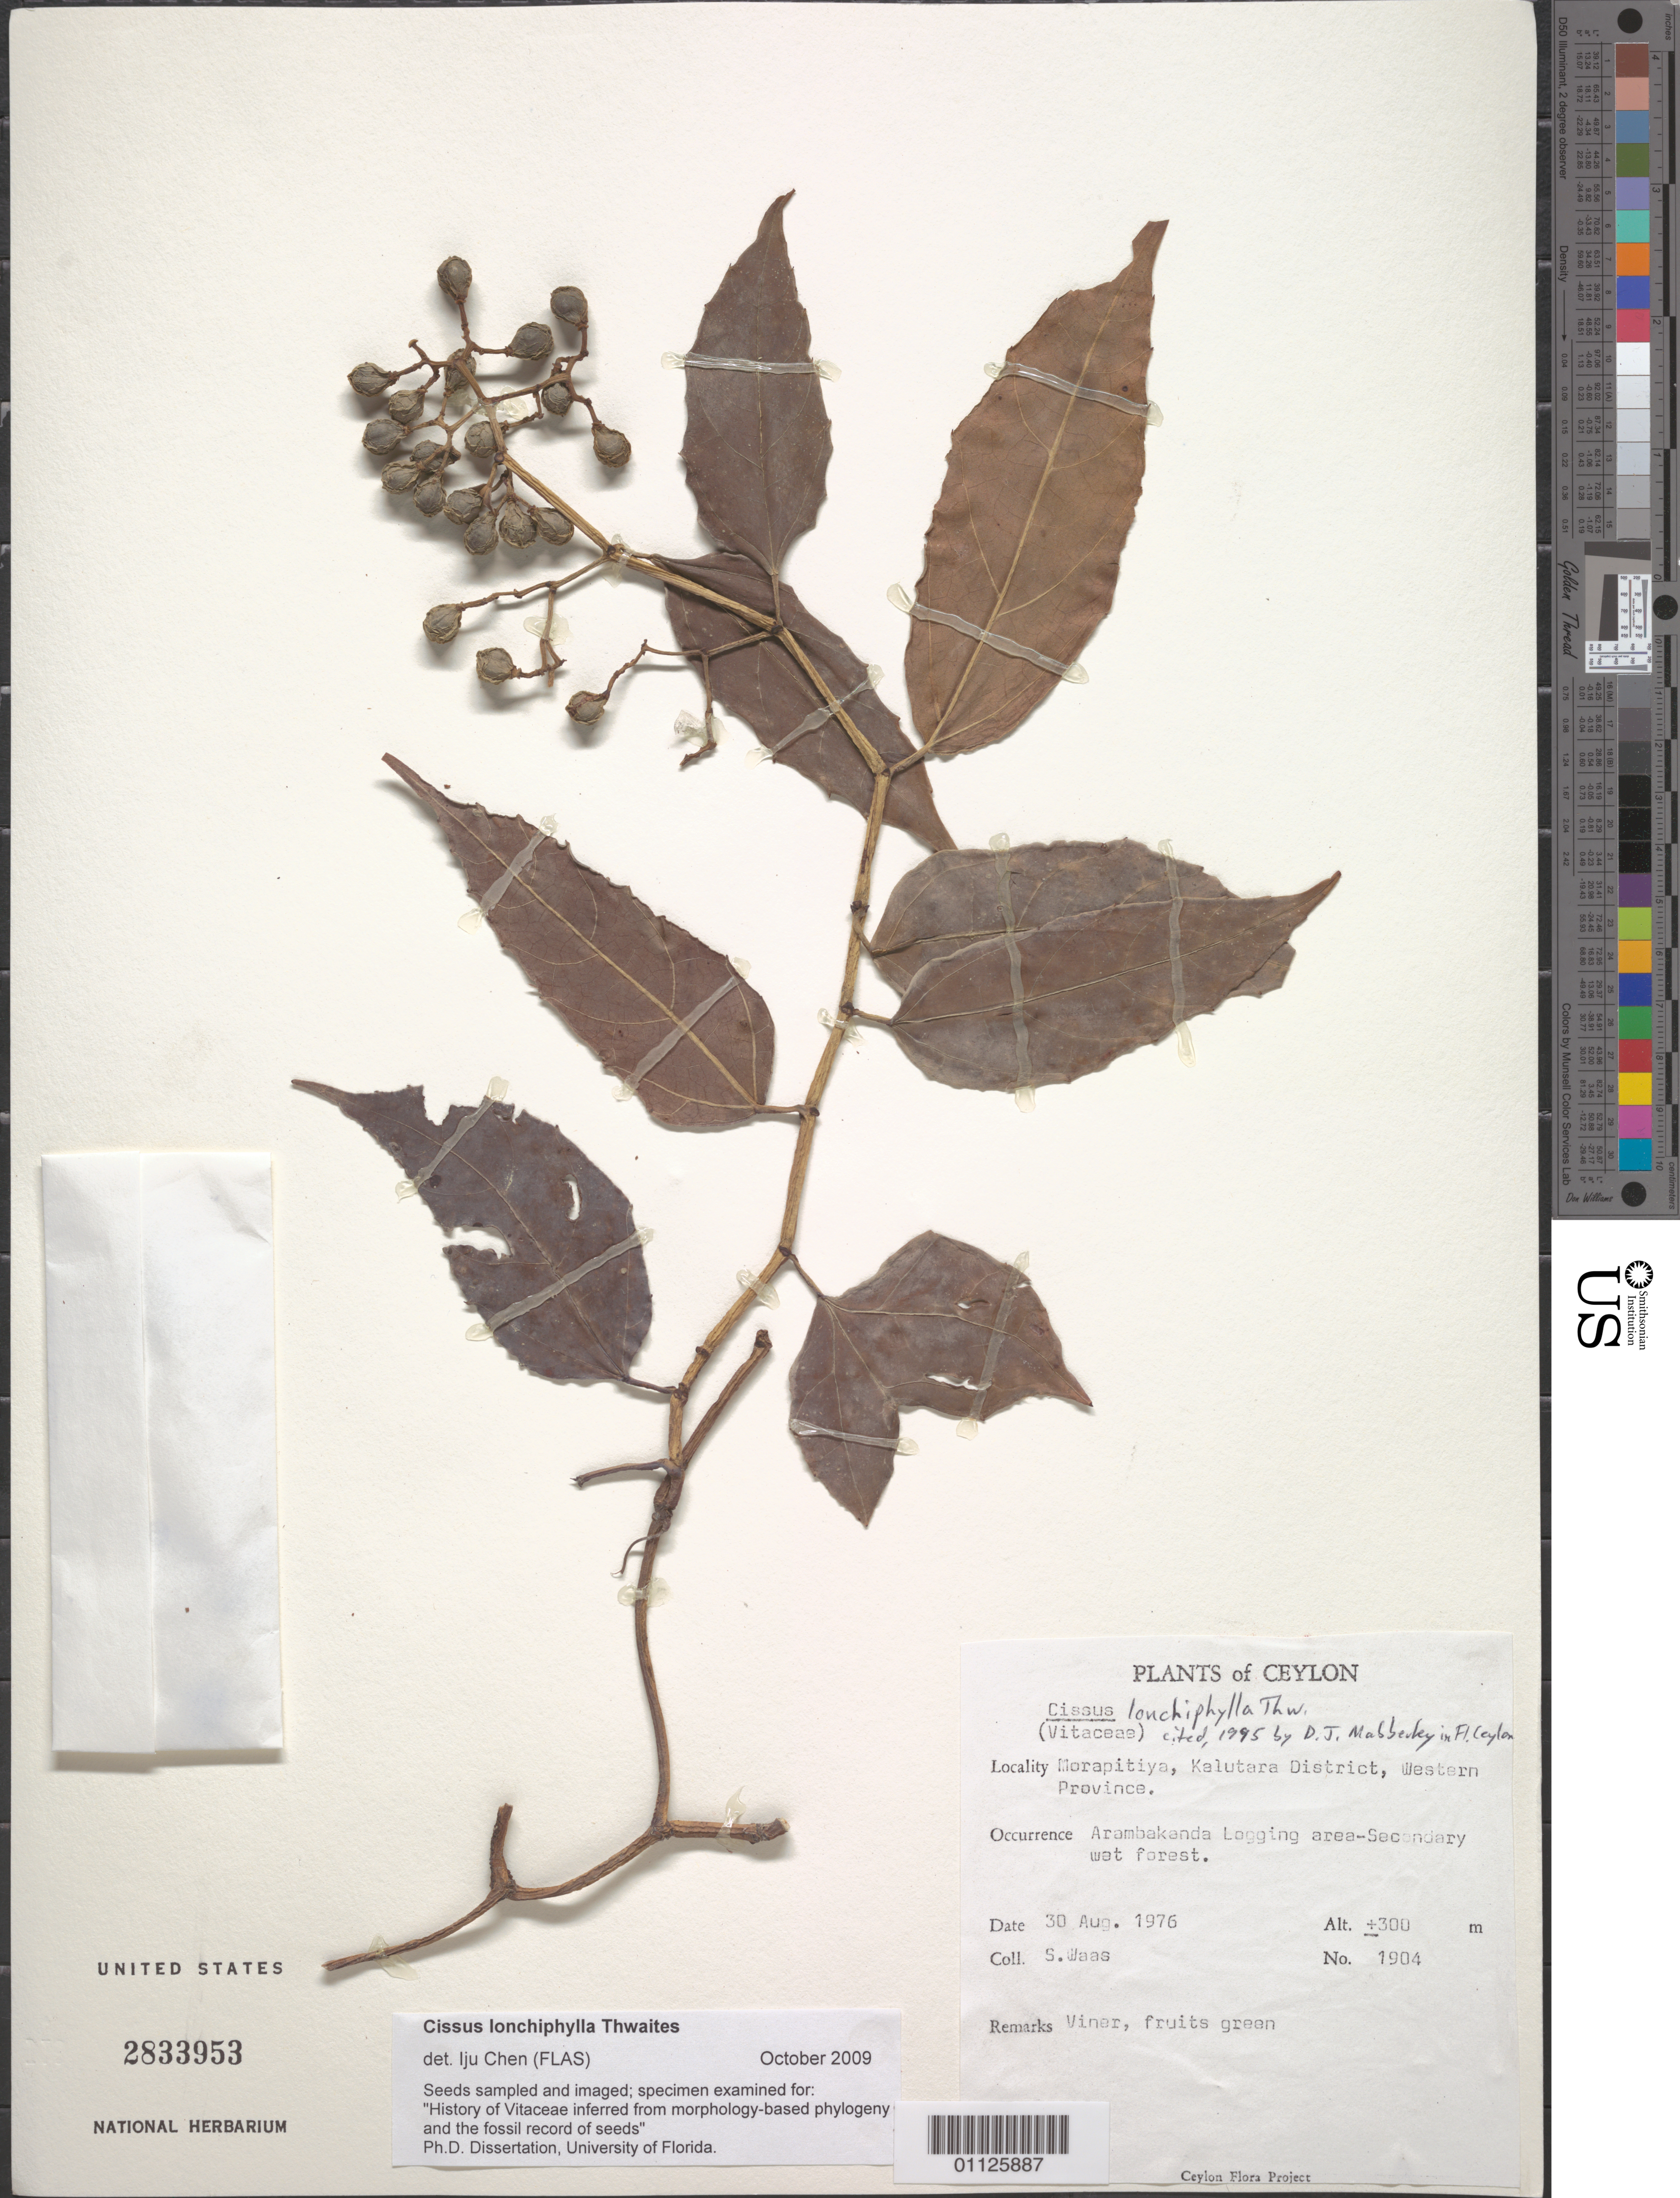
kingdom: Plantae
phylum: Tracheophyta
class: Magnoliopsida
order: Vitales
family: Vitaceae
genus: Cissus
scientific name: Cissus lonchiphylla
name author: Thwaites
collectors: S. Waas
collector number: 1904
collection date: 1976-08-30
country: Sri Lanka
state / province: Western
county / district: Kalutara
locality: Morapitiya. Arambakanda Logging area.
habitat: Secondary wet forest. Vine.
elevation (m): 300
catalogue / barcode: US 2833953